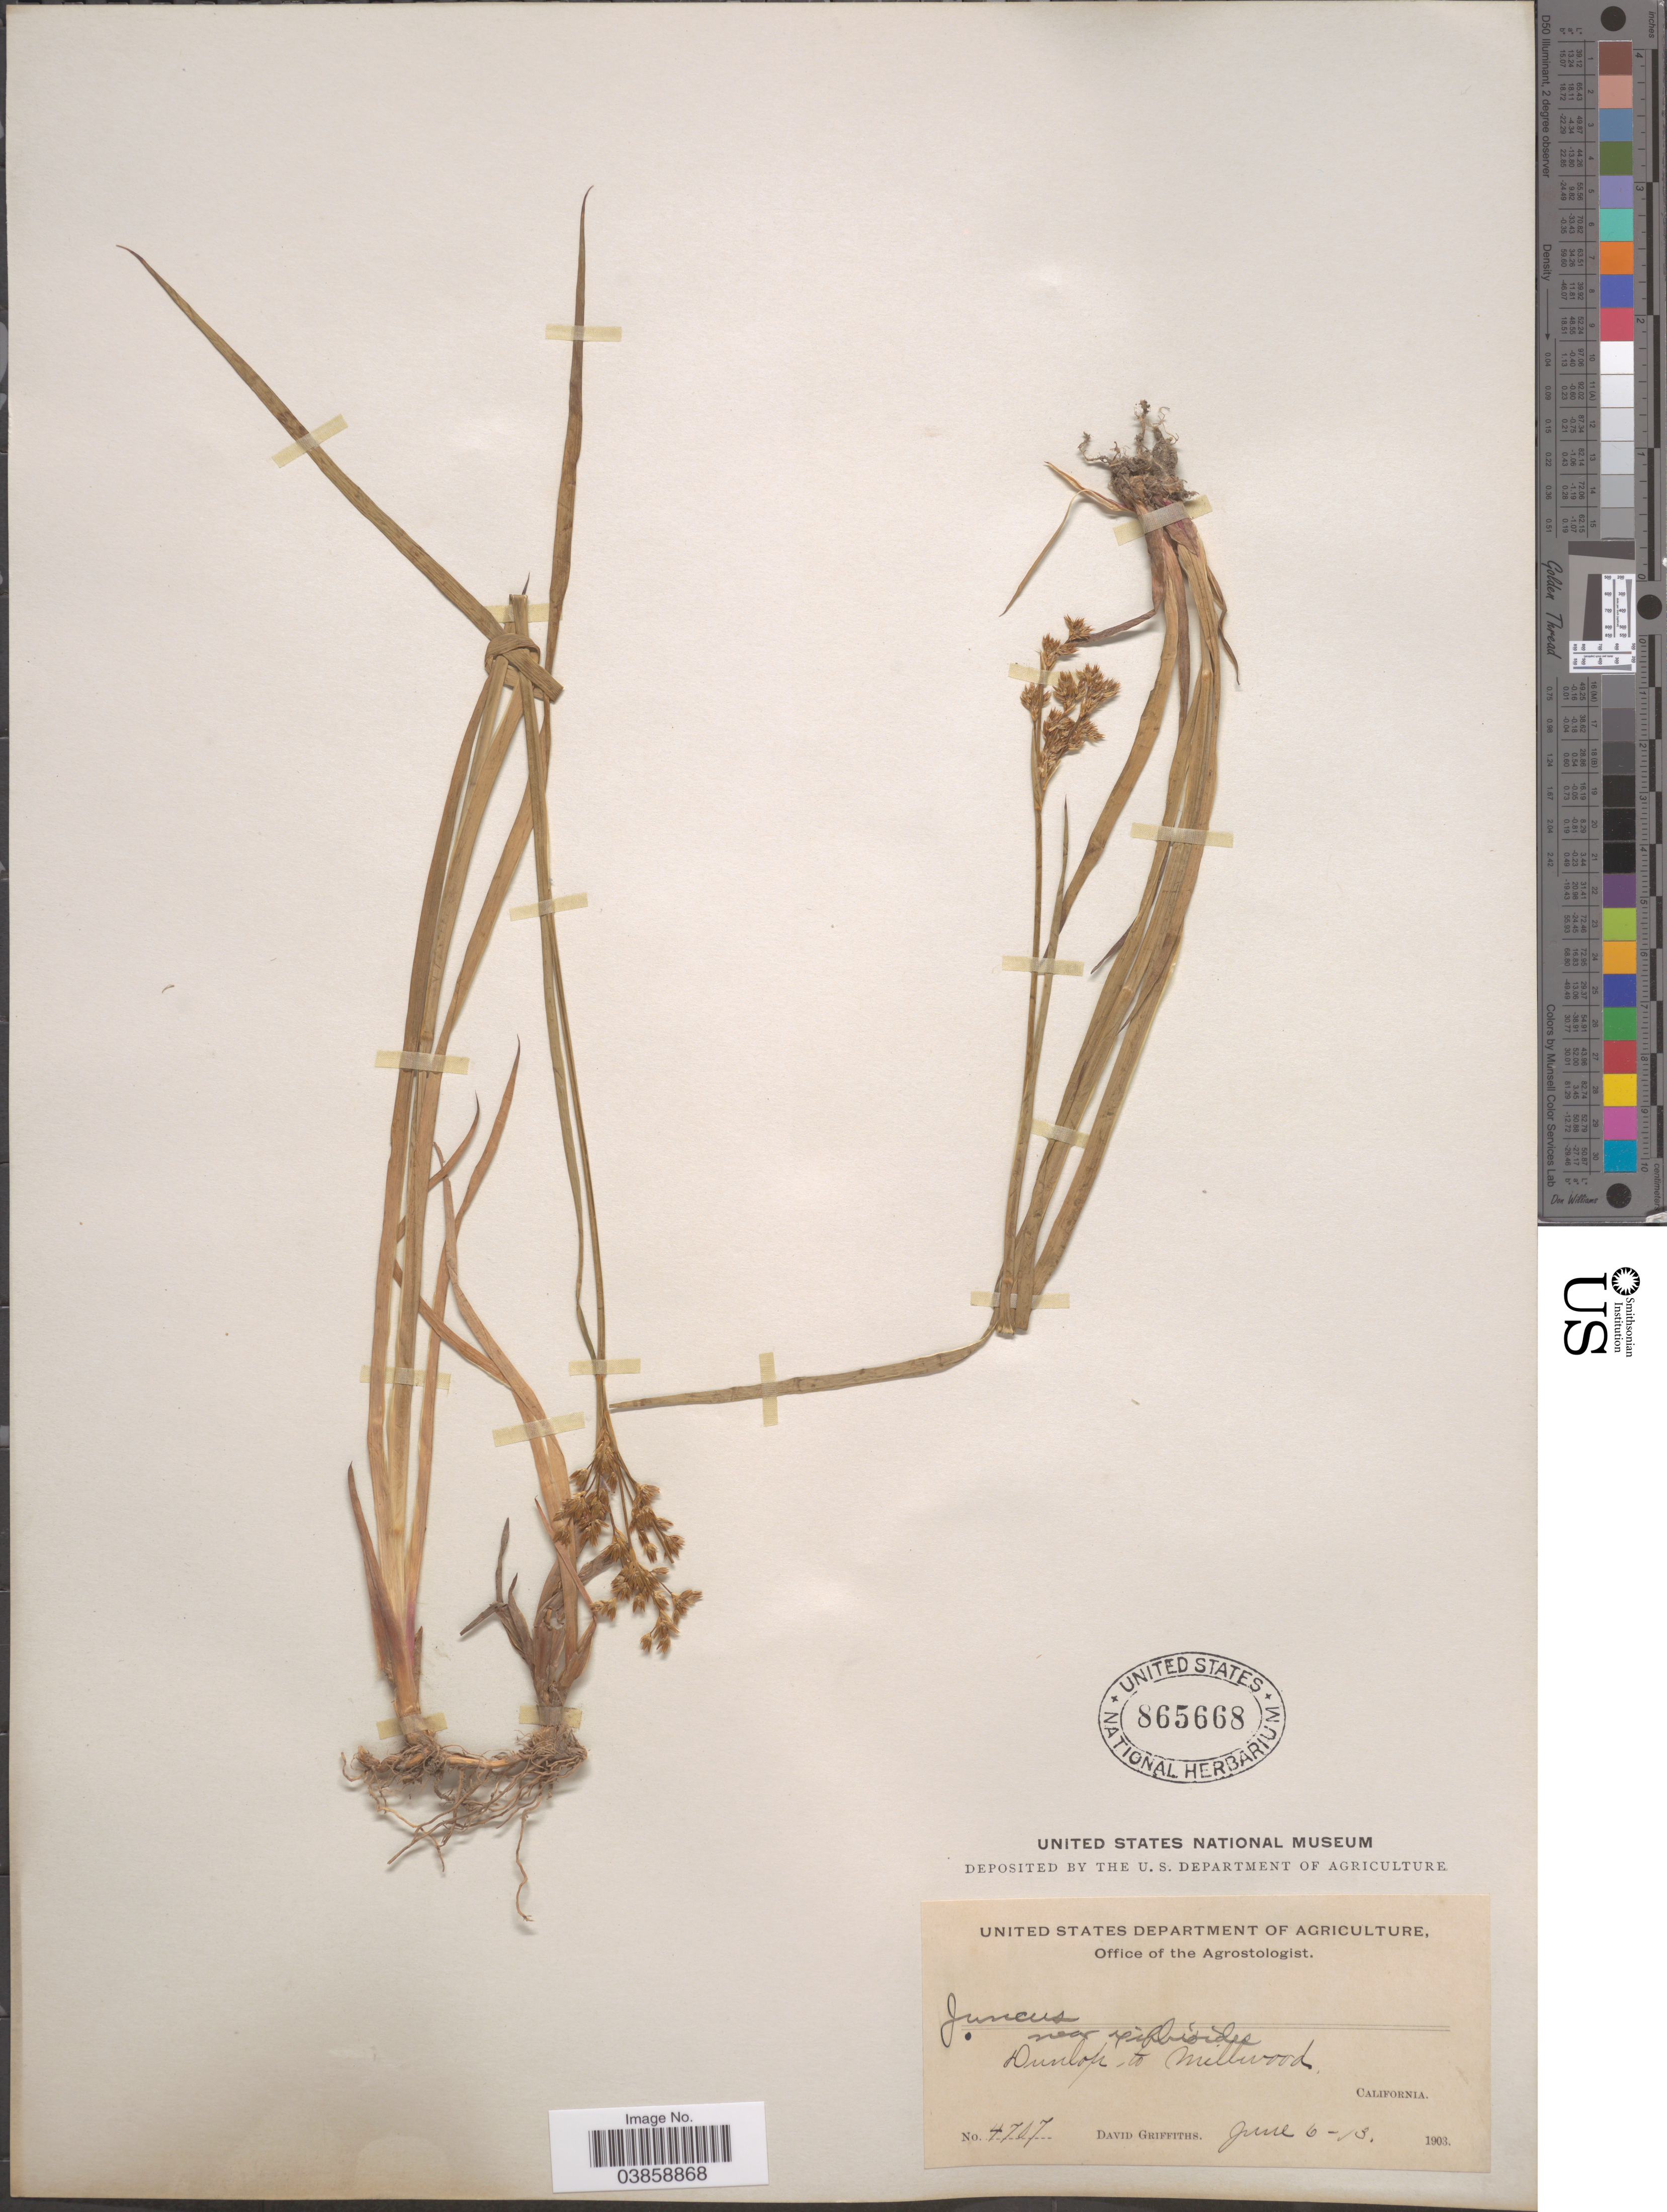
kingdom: Plantae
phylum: Tracheophyta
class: Liliopsida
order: Poales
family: Juncaceae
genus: Juncus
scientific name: Juncus sp.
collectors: D. Griffiths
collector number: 4707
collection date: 1903-06-06/1903-06-13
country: United States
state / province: California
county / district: Fresno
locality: Near hillsides. Dunlop to Millwood.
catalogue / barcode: US 865668